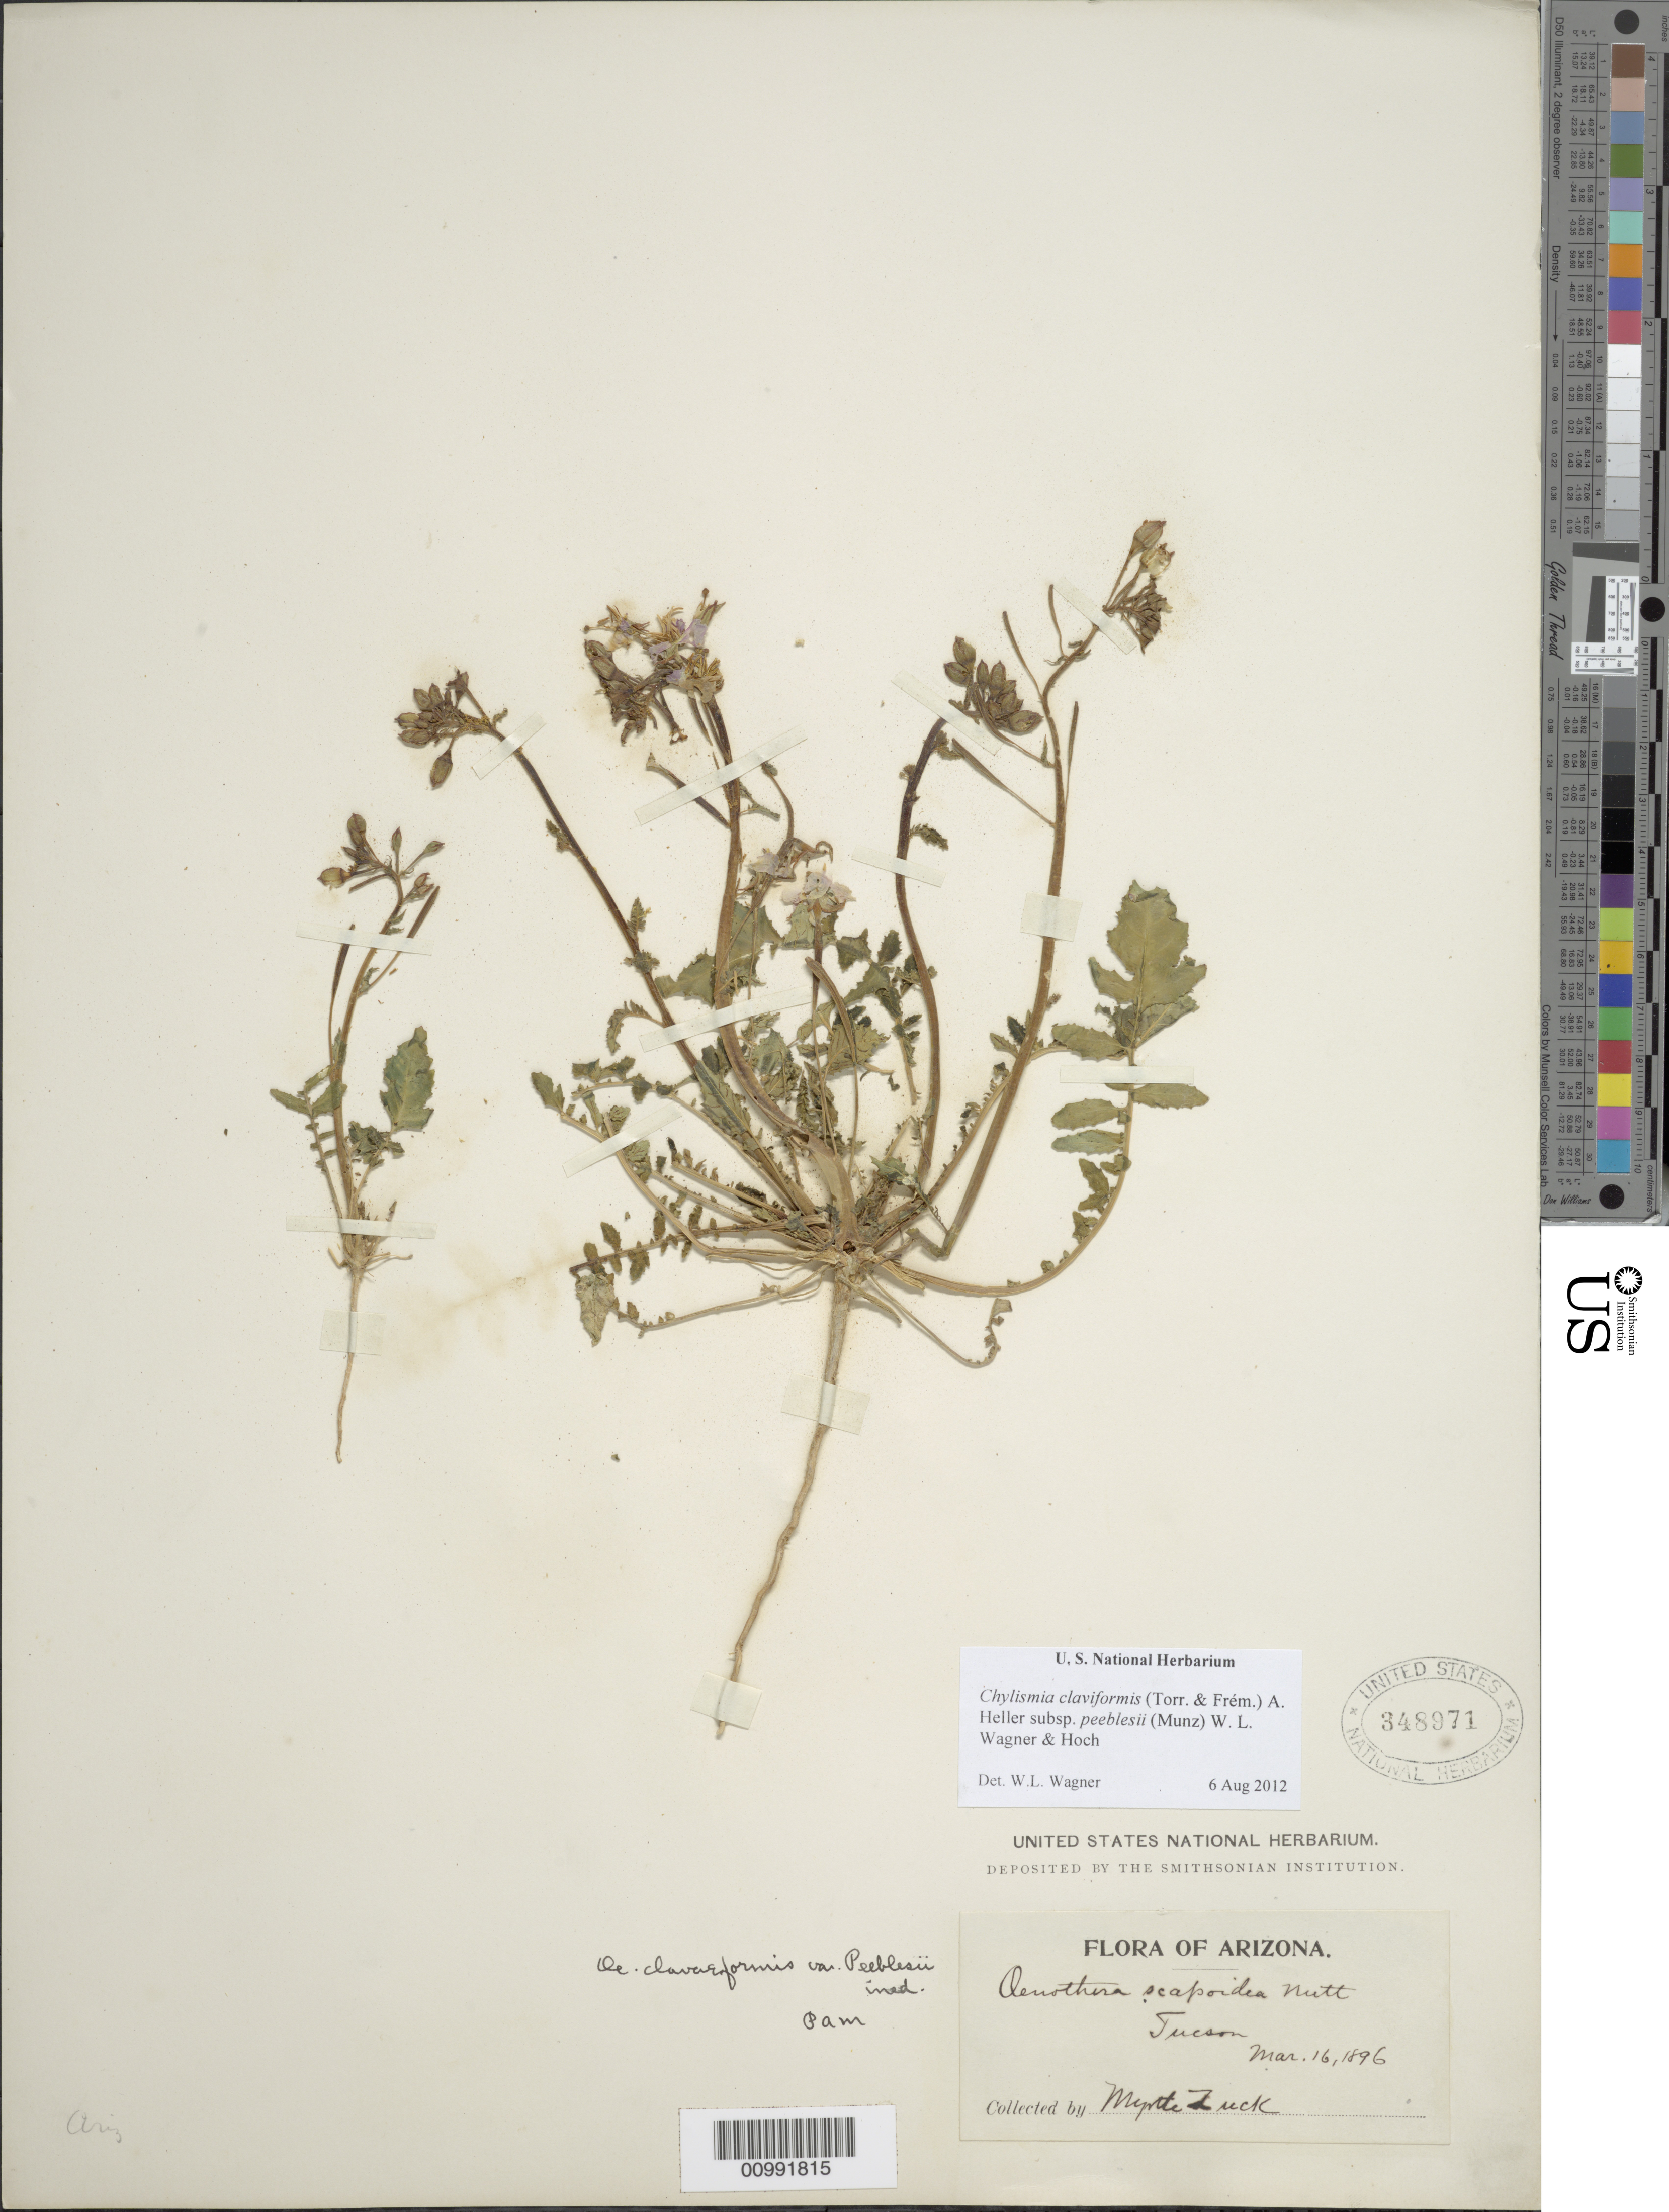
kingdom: Plantae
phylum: Tracheophyta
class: Magnoliopsida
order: Myrtales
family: Onagraceae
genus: Chylismia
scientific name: Chylismia claviformis subsp. peeblesii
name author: (Munz) W.L. Wagner & Hoch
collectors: M. Zuck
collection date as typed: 16 Mar 1896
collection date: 1896-03-16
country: United States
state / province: Arizona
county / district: Pima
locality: Tucson.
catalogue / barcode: US 348971